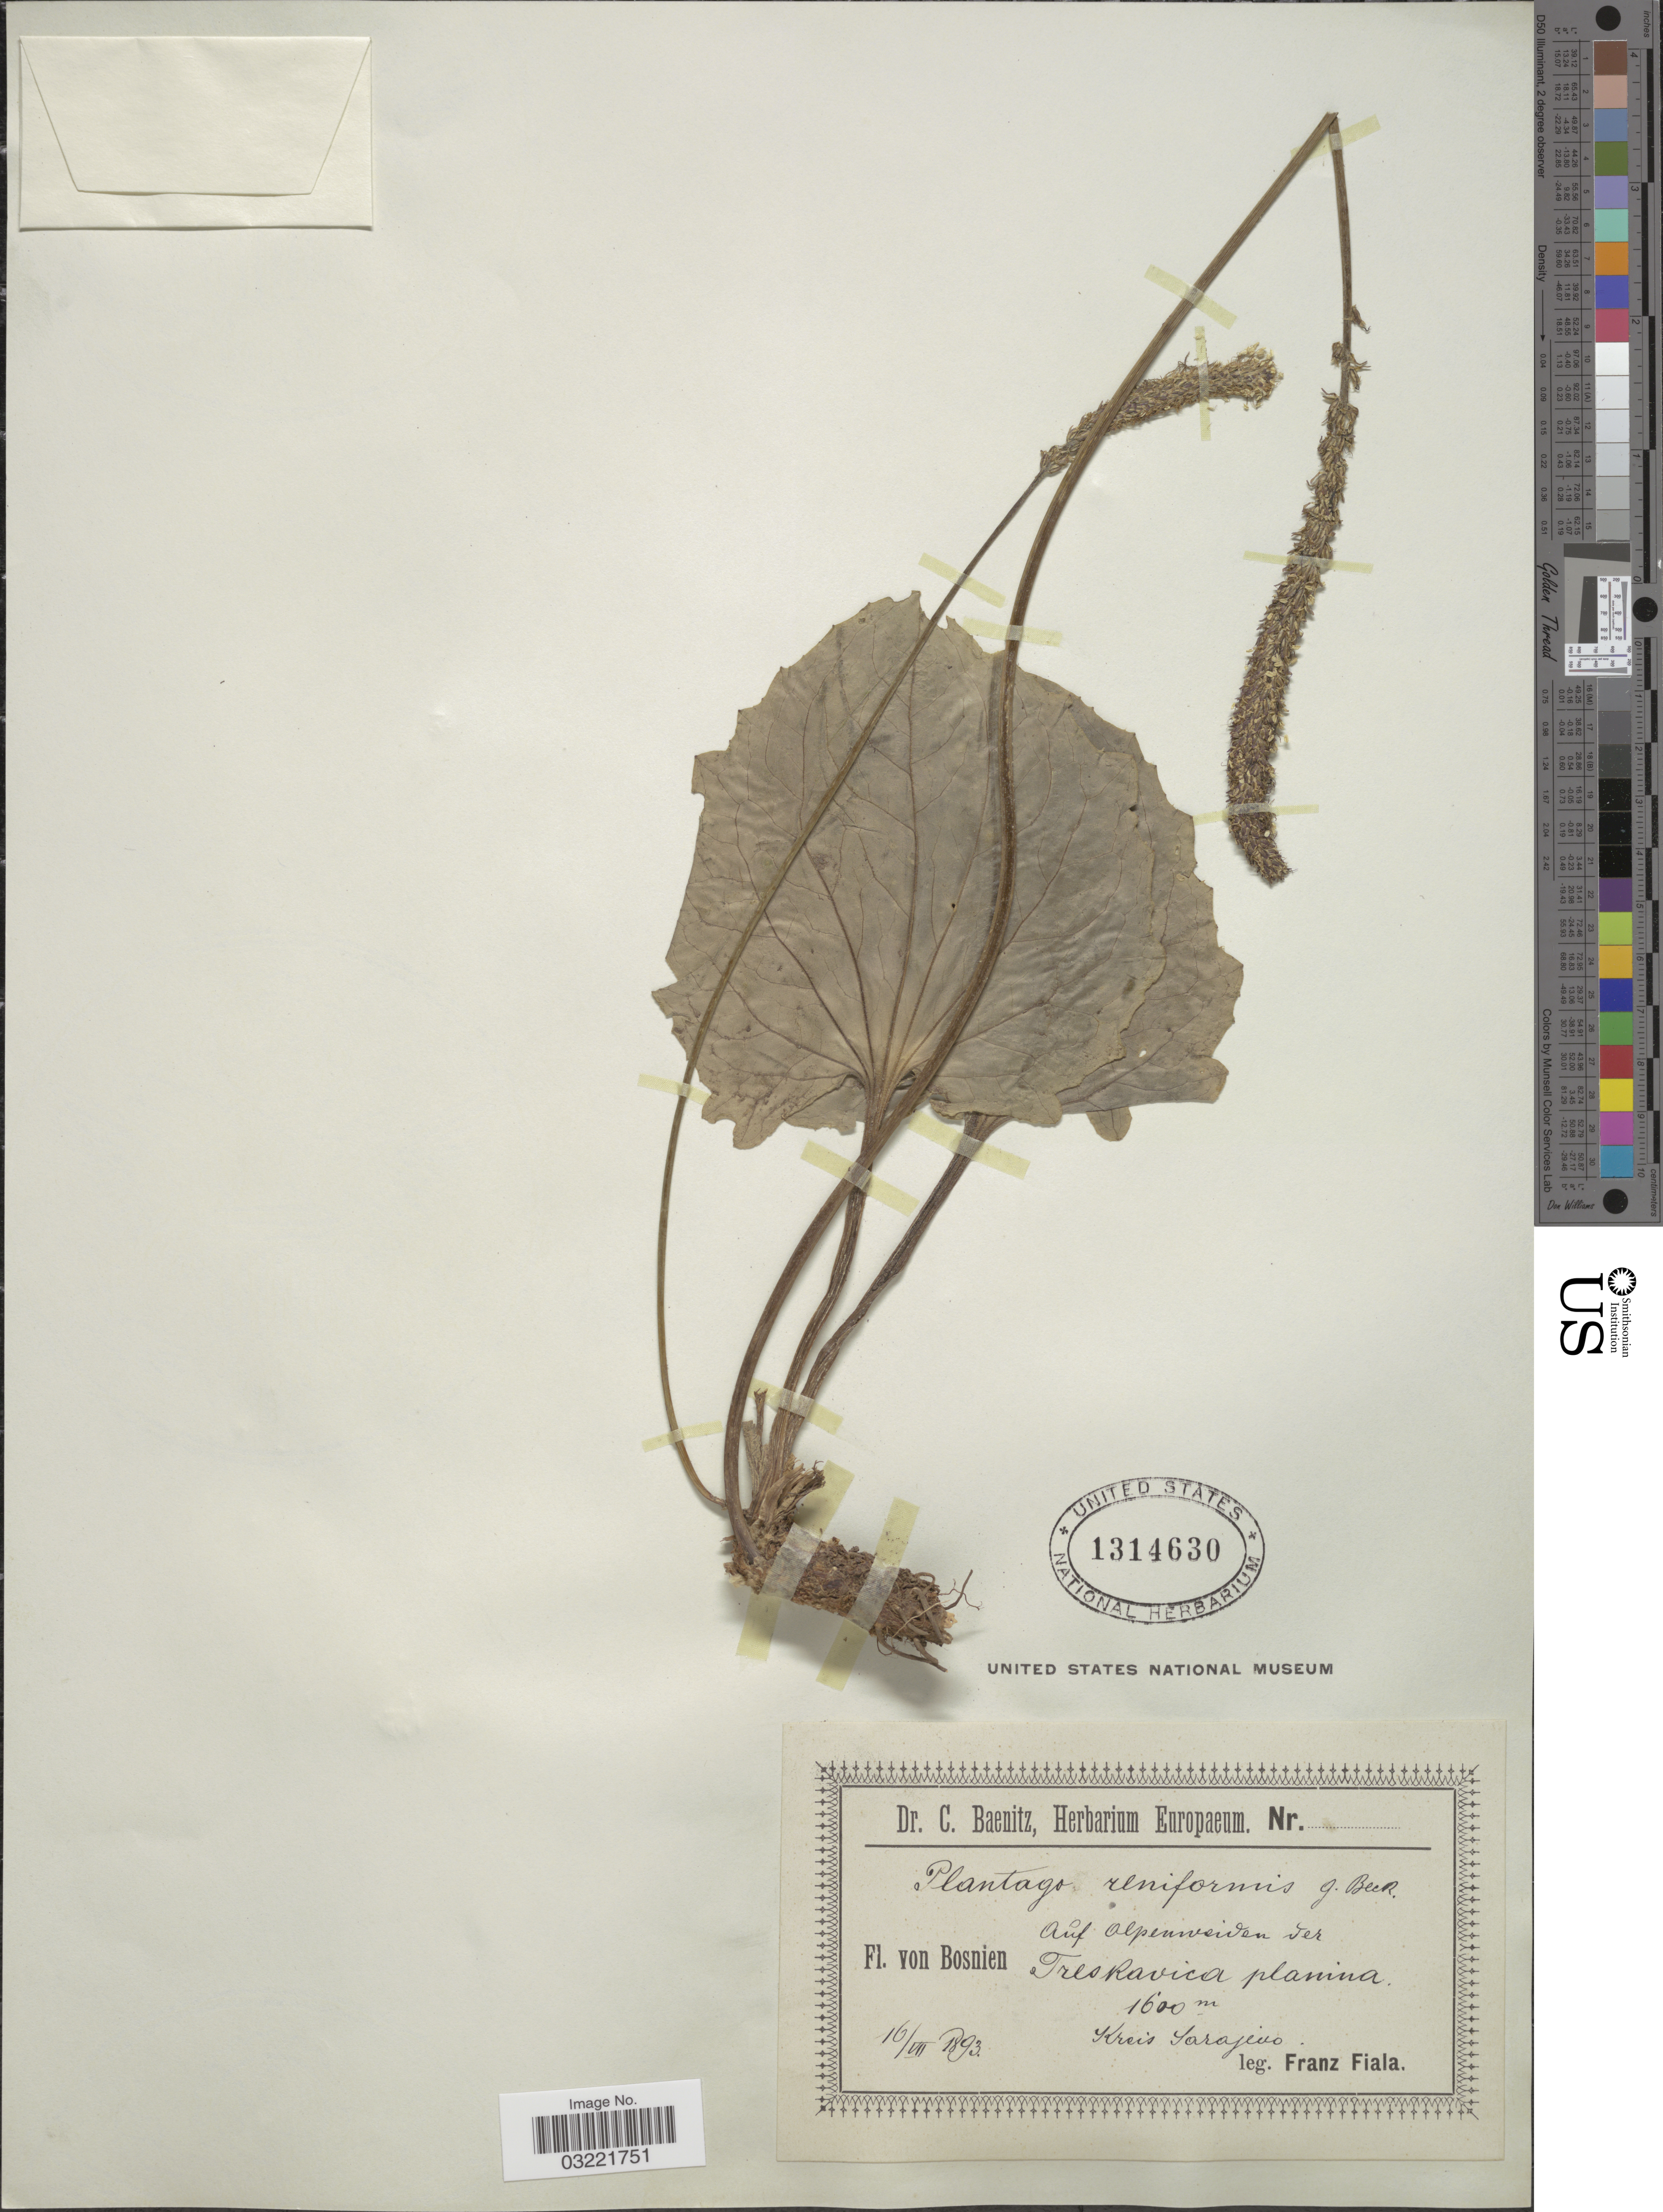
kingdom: Plantae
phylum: Tracheophyta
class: Magnoliopsida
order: Lamiales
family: Plantaginaceae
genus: Plantago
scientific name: Plantago reniformis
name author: Beck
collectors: F. Fiala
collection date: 1893-07-16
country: Bosnia and Herzegovina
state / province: Federation of B&H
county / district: Sarajevo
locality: Bosnien Treskavica planina. Kreis Sarajevo.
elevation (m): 1600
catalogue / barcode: US 1314630